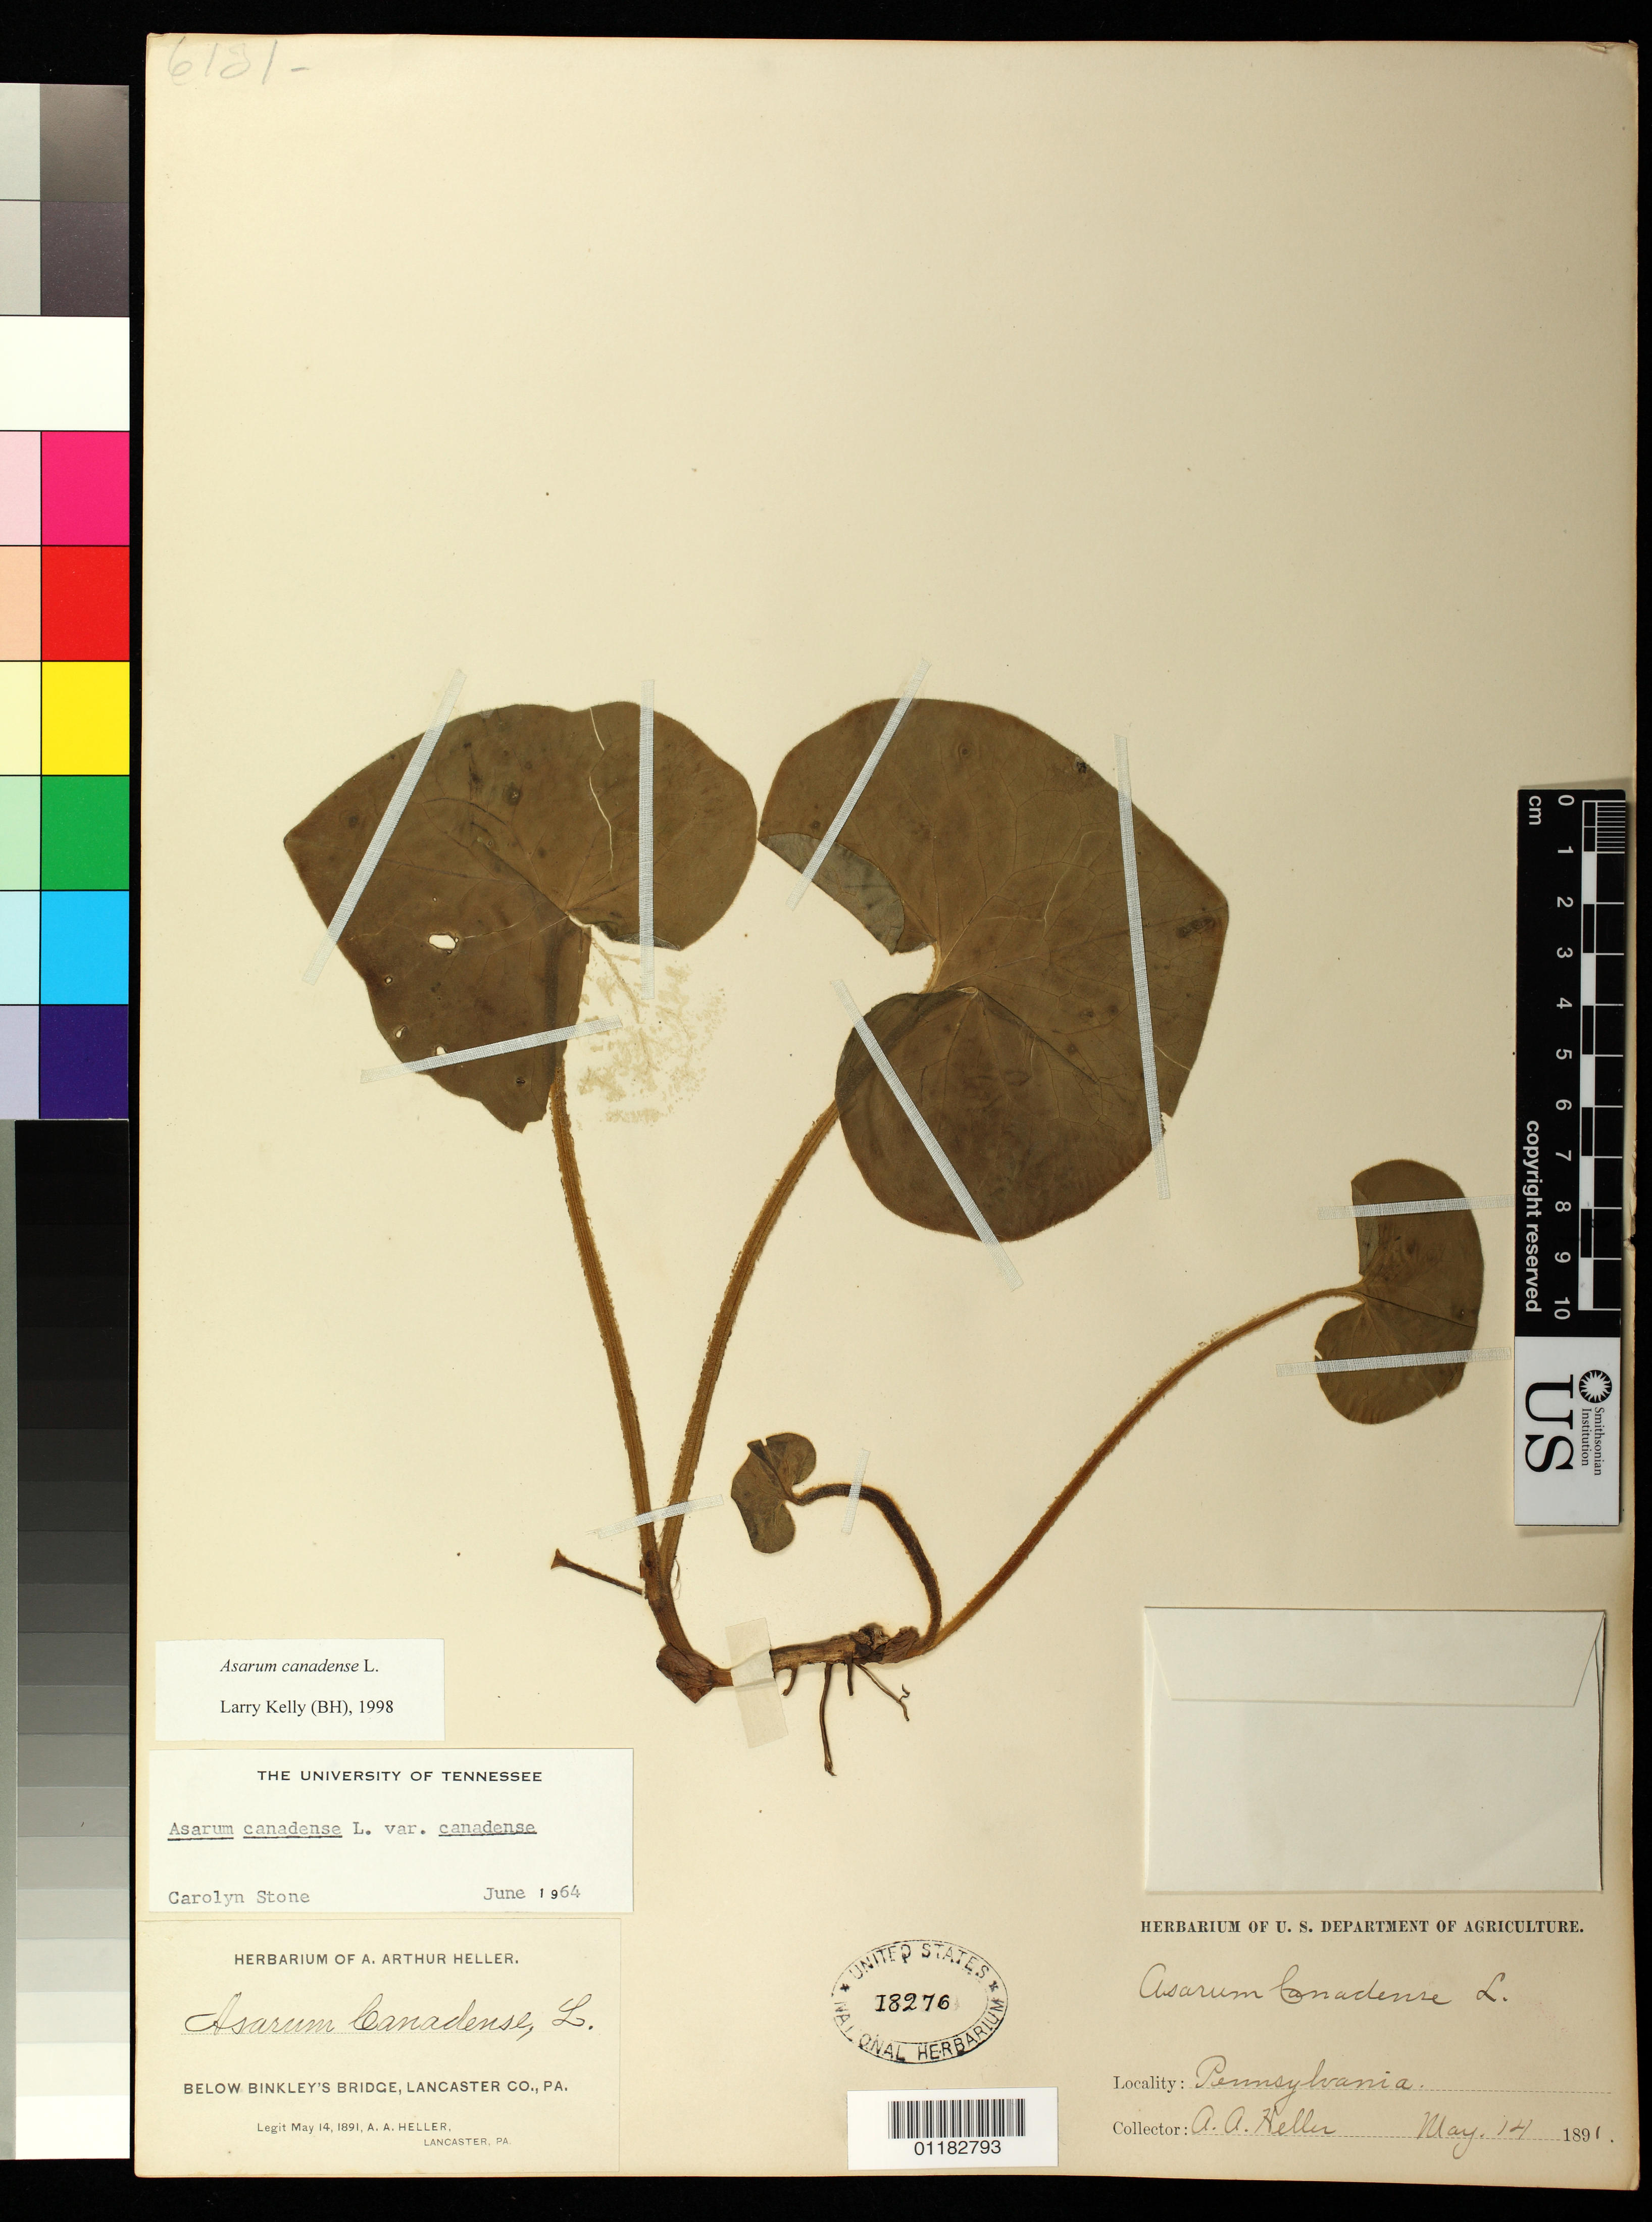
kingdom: Plantae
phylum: Tracheophyta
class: Magnoliopsida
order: Piperales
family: Aristolochiaceae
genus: Asarum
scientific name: Asarum canadense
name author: L.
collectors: A. A. Heller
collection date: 1891-05-14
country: United States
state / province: Pennsylvania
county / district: Lancaster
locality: Below Binkley's bridge, Lancaster County.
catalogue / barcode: US 18276